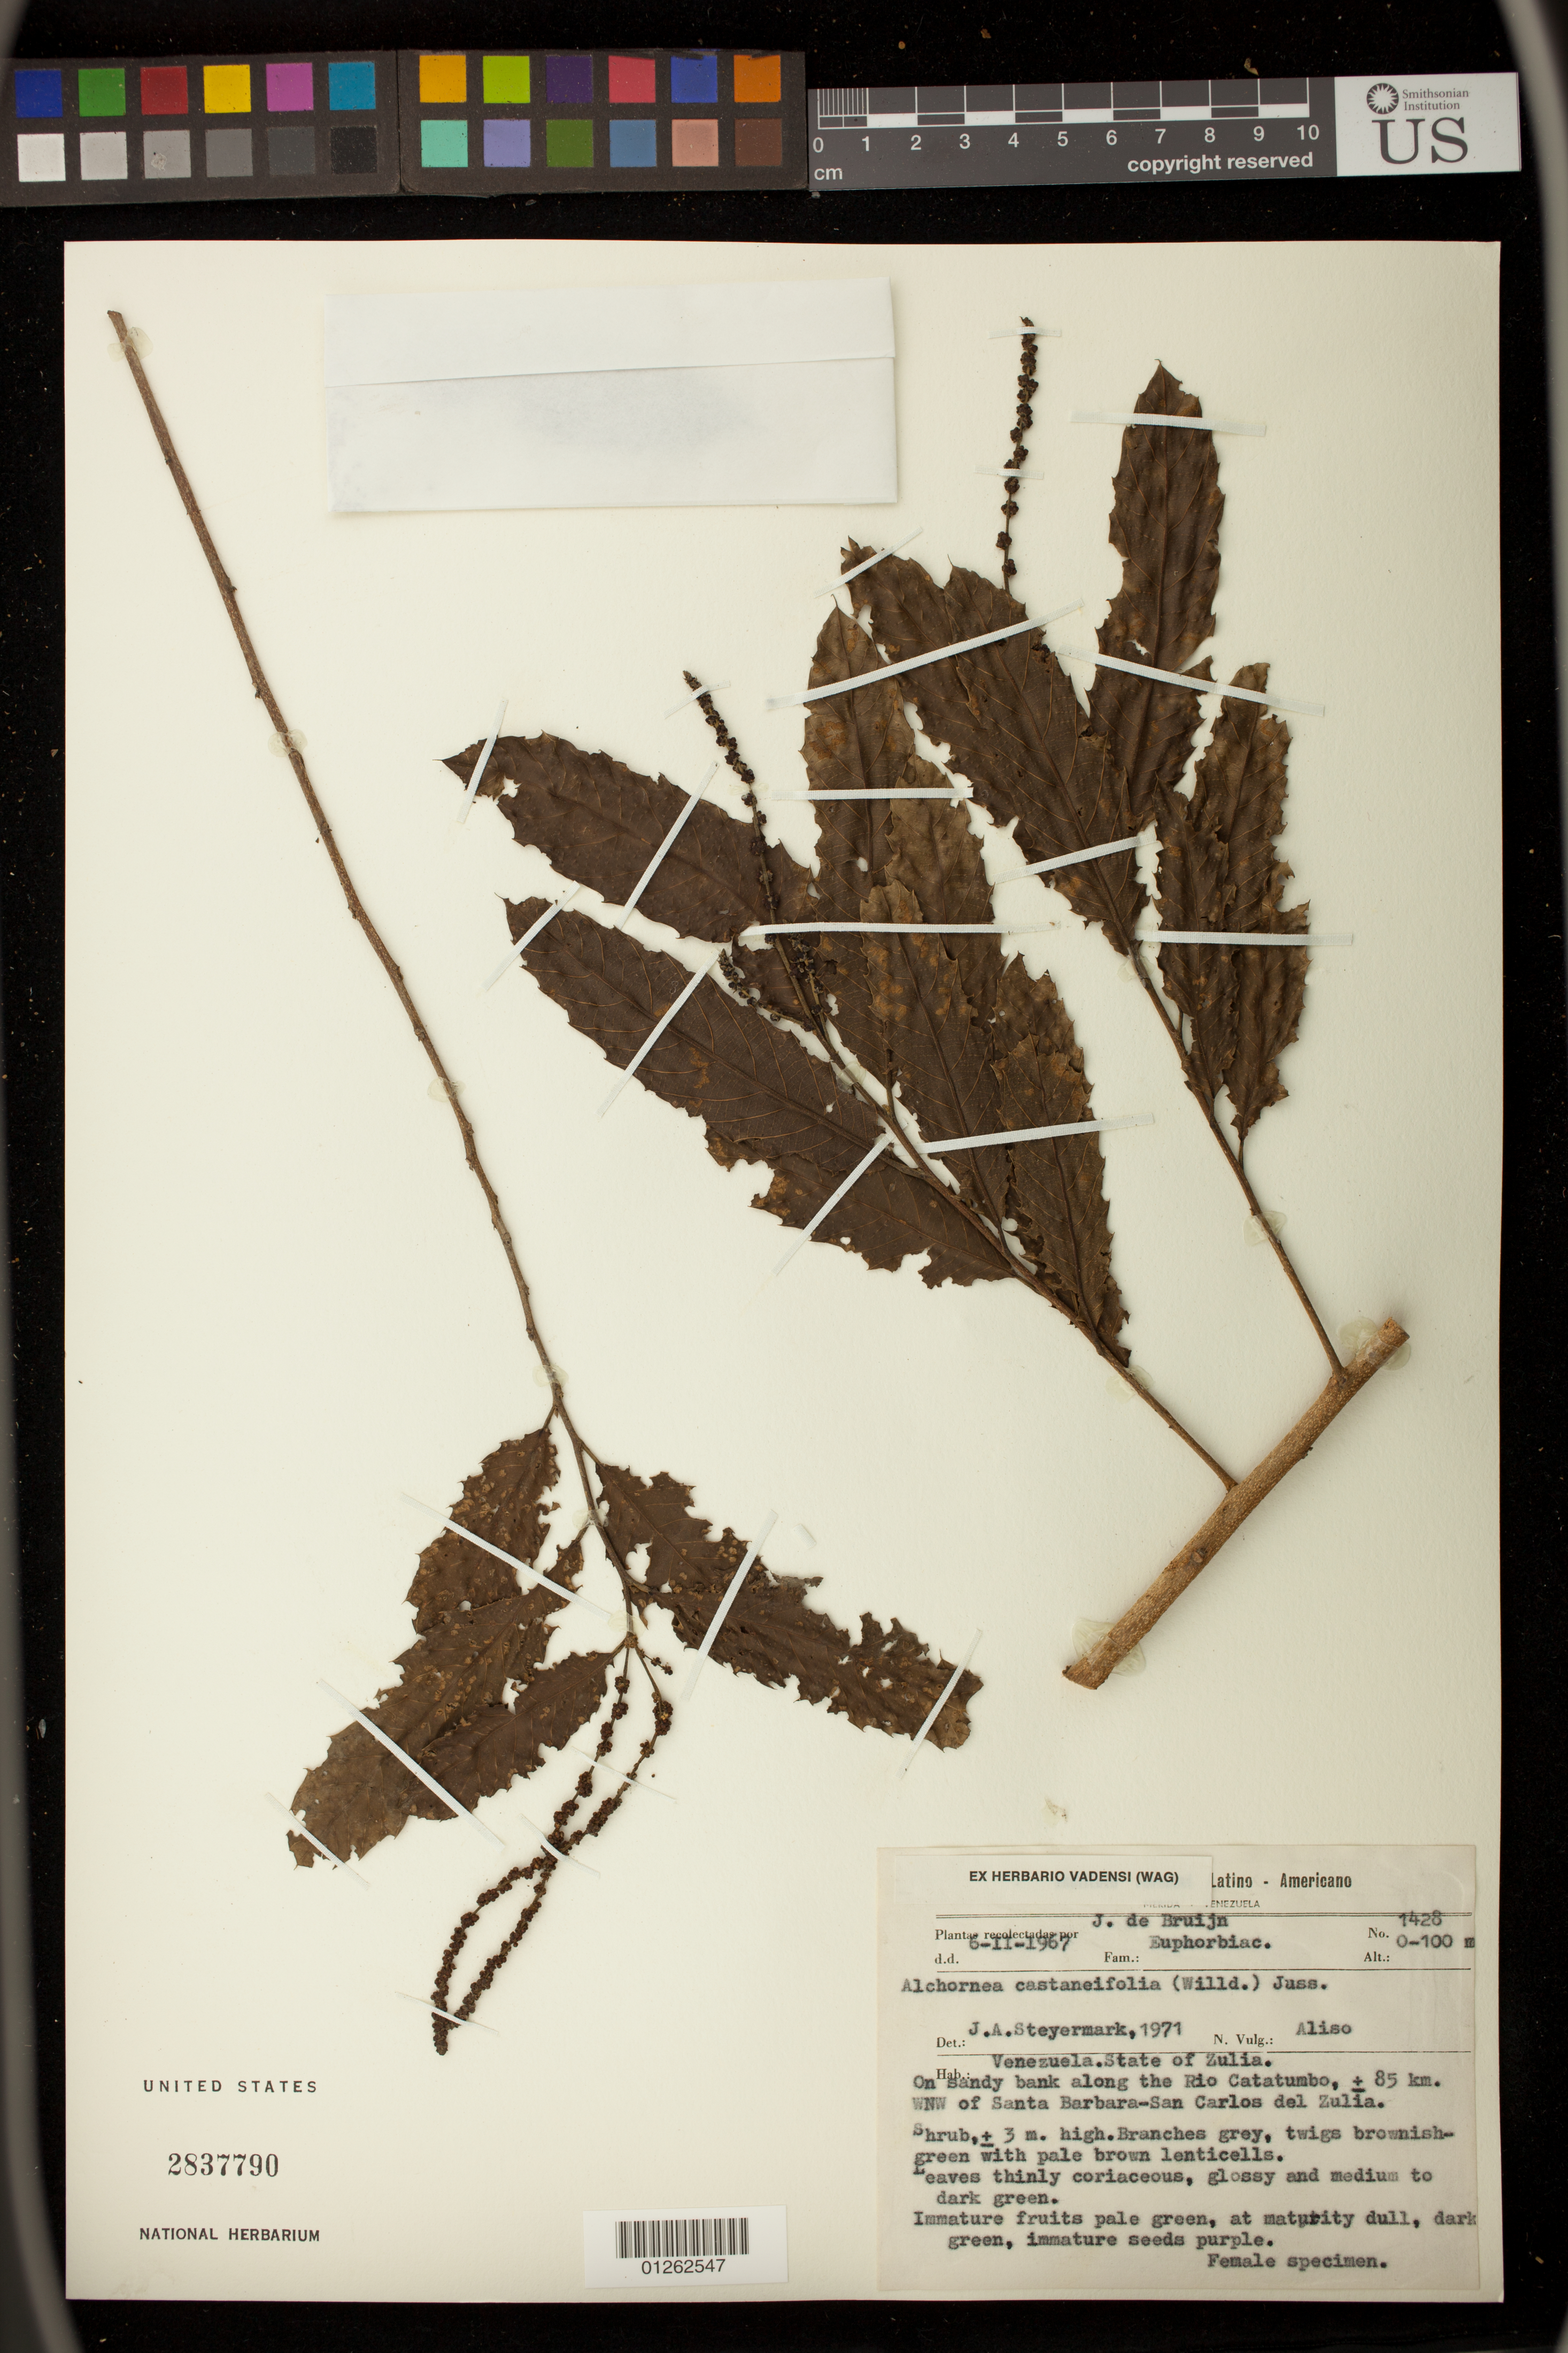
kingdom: Plantae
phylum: Tracheophyta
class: Magnoliopsida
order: Malpighiales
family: Euphorbiaceae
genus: Alchornea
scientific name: Alchornea castaneifolia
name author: (Willd.) A. Juss.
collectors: J. Bruijn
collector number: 1428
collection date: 1967-02-06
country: Venezuela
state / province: Zulia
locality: Bank of Rio Catatumbo, ± 85 km. WNW of Santa Barbara-San Carlos del Zulia.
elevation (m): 0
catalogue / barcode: US 2837790